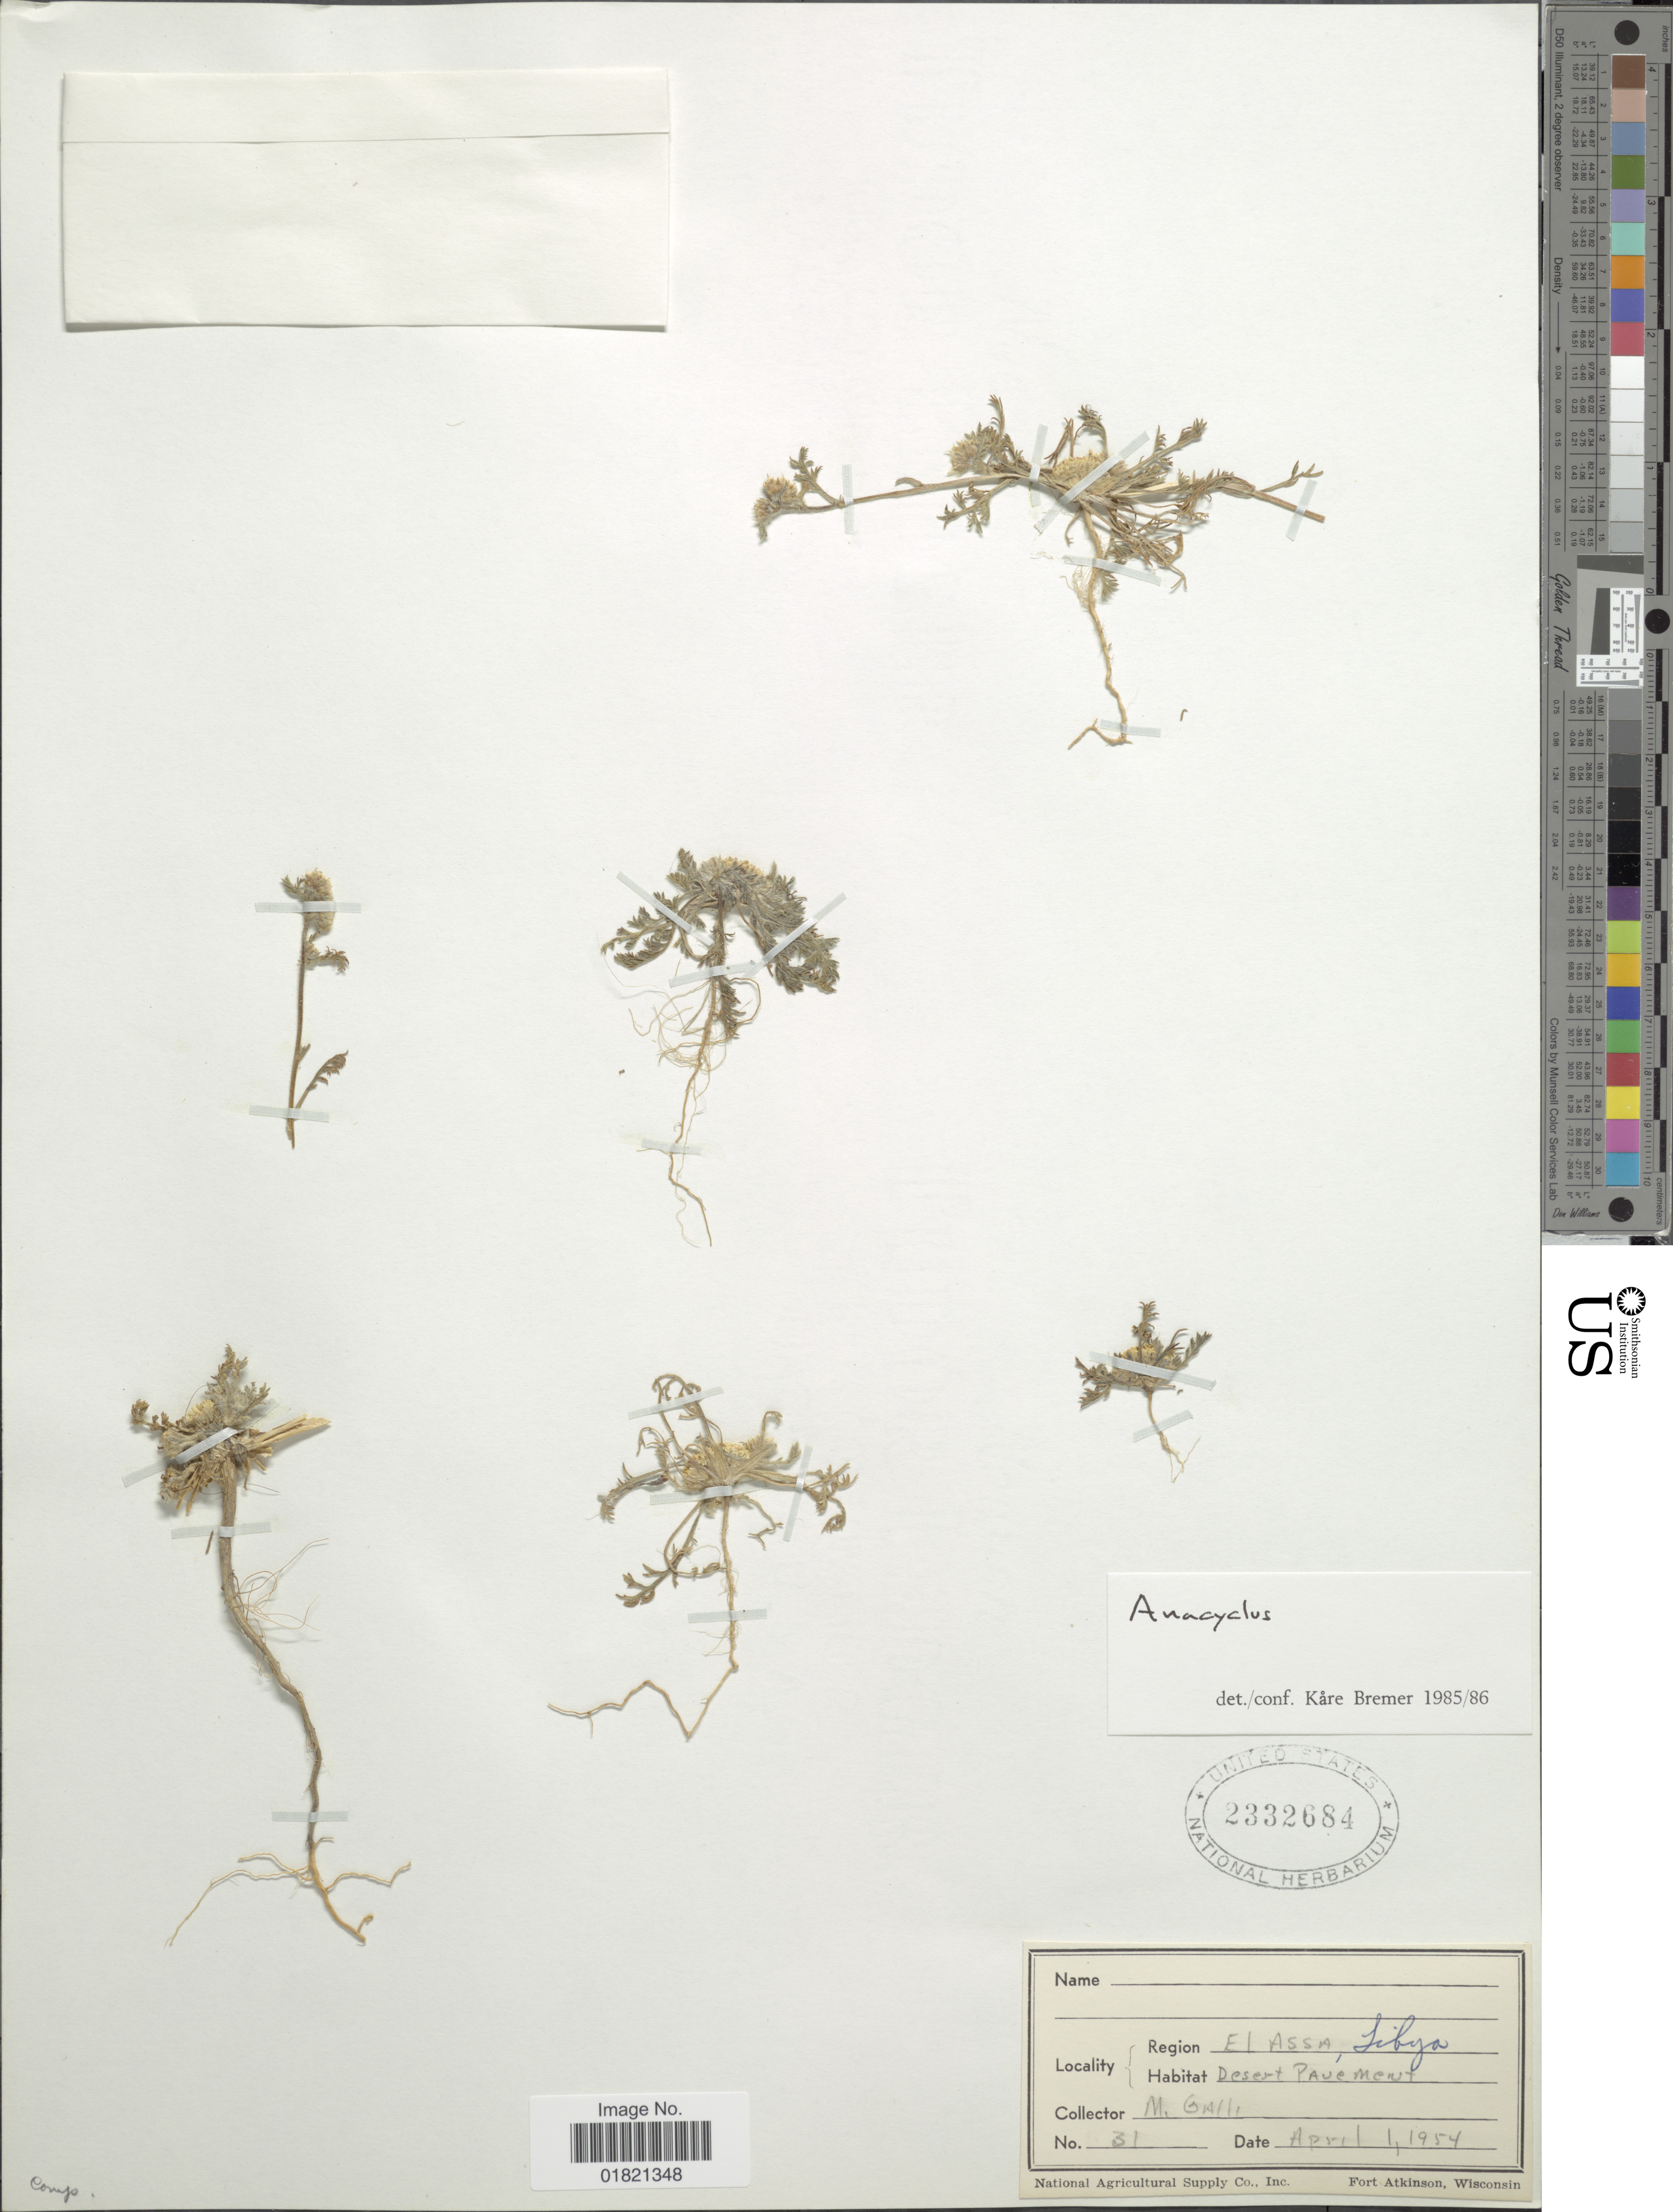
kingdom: Plantae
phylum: Tracheophyta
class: Magnoliopsida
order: Asterales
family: Asteraceae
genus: Anacyclus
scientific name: Anacyclus sp.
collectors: M. Gall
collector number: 31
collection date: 1954-04-01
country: Libya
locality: El Assa. Desert Pavement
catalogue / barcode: US 2332684